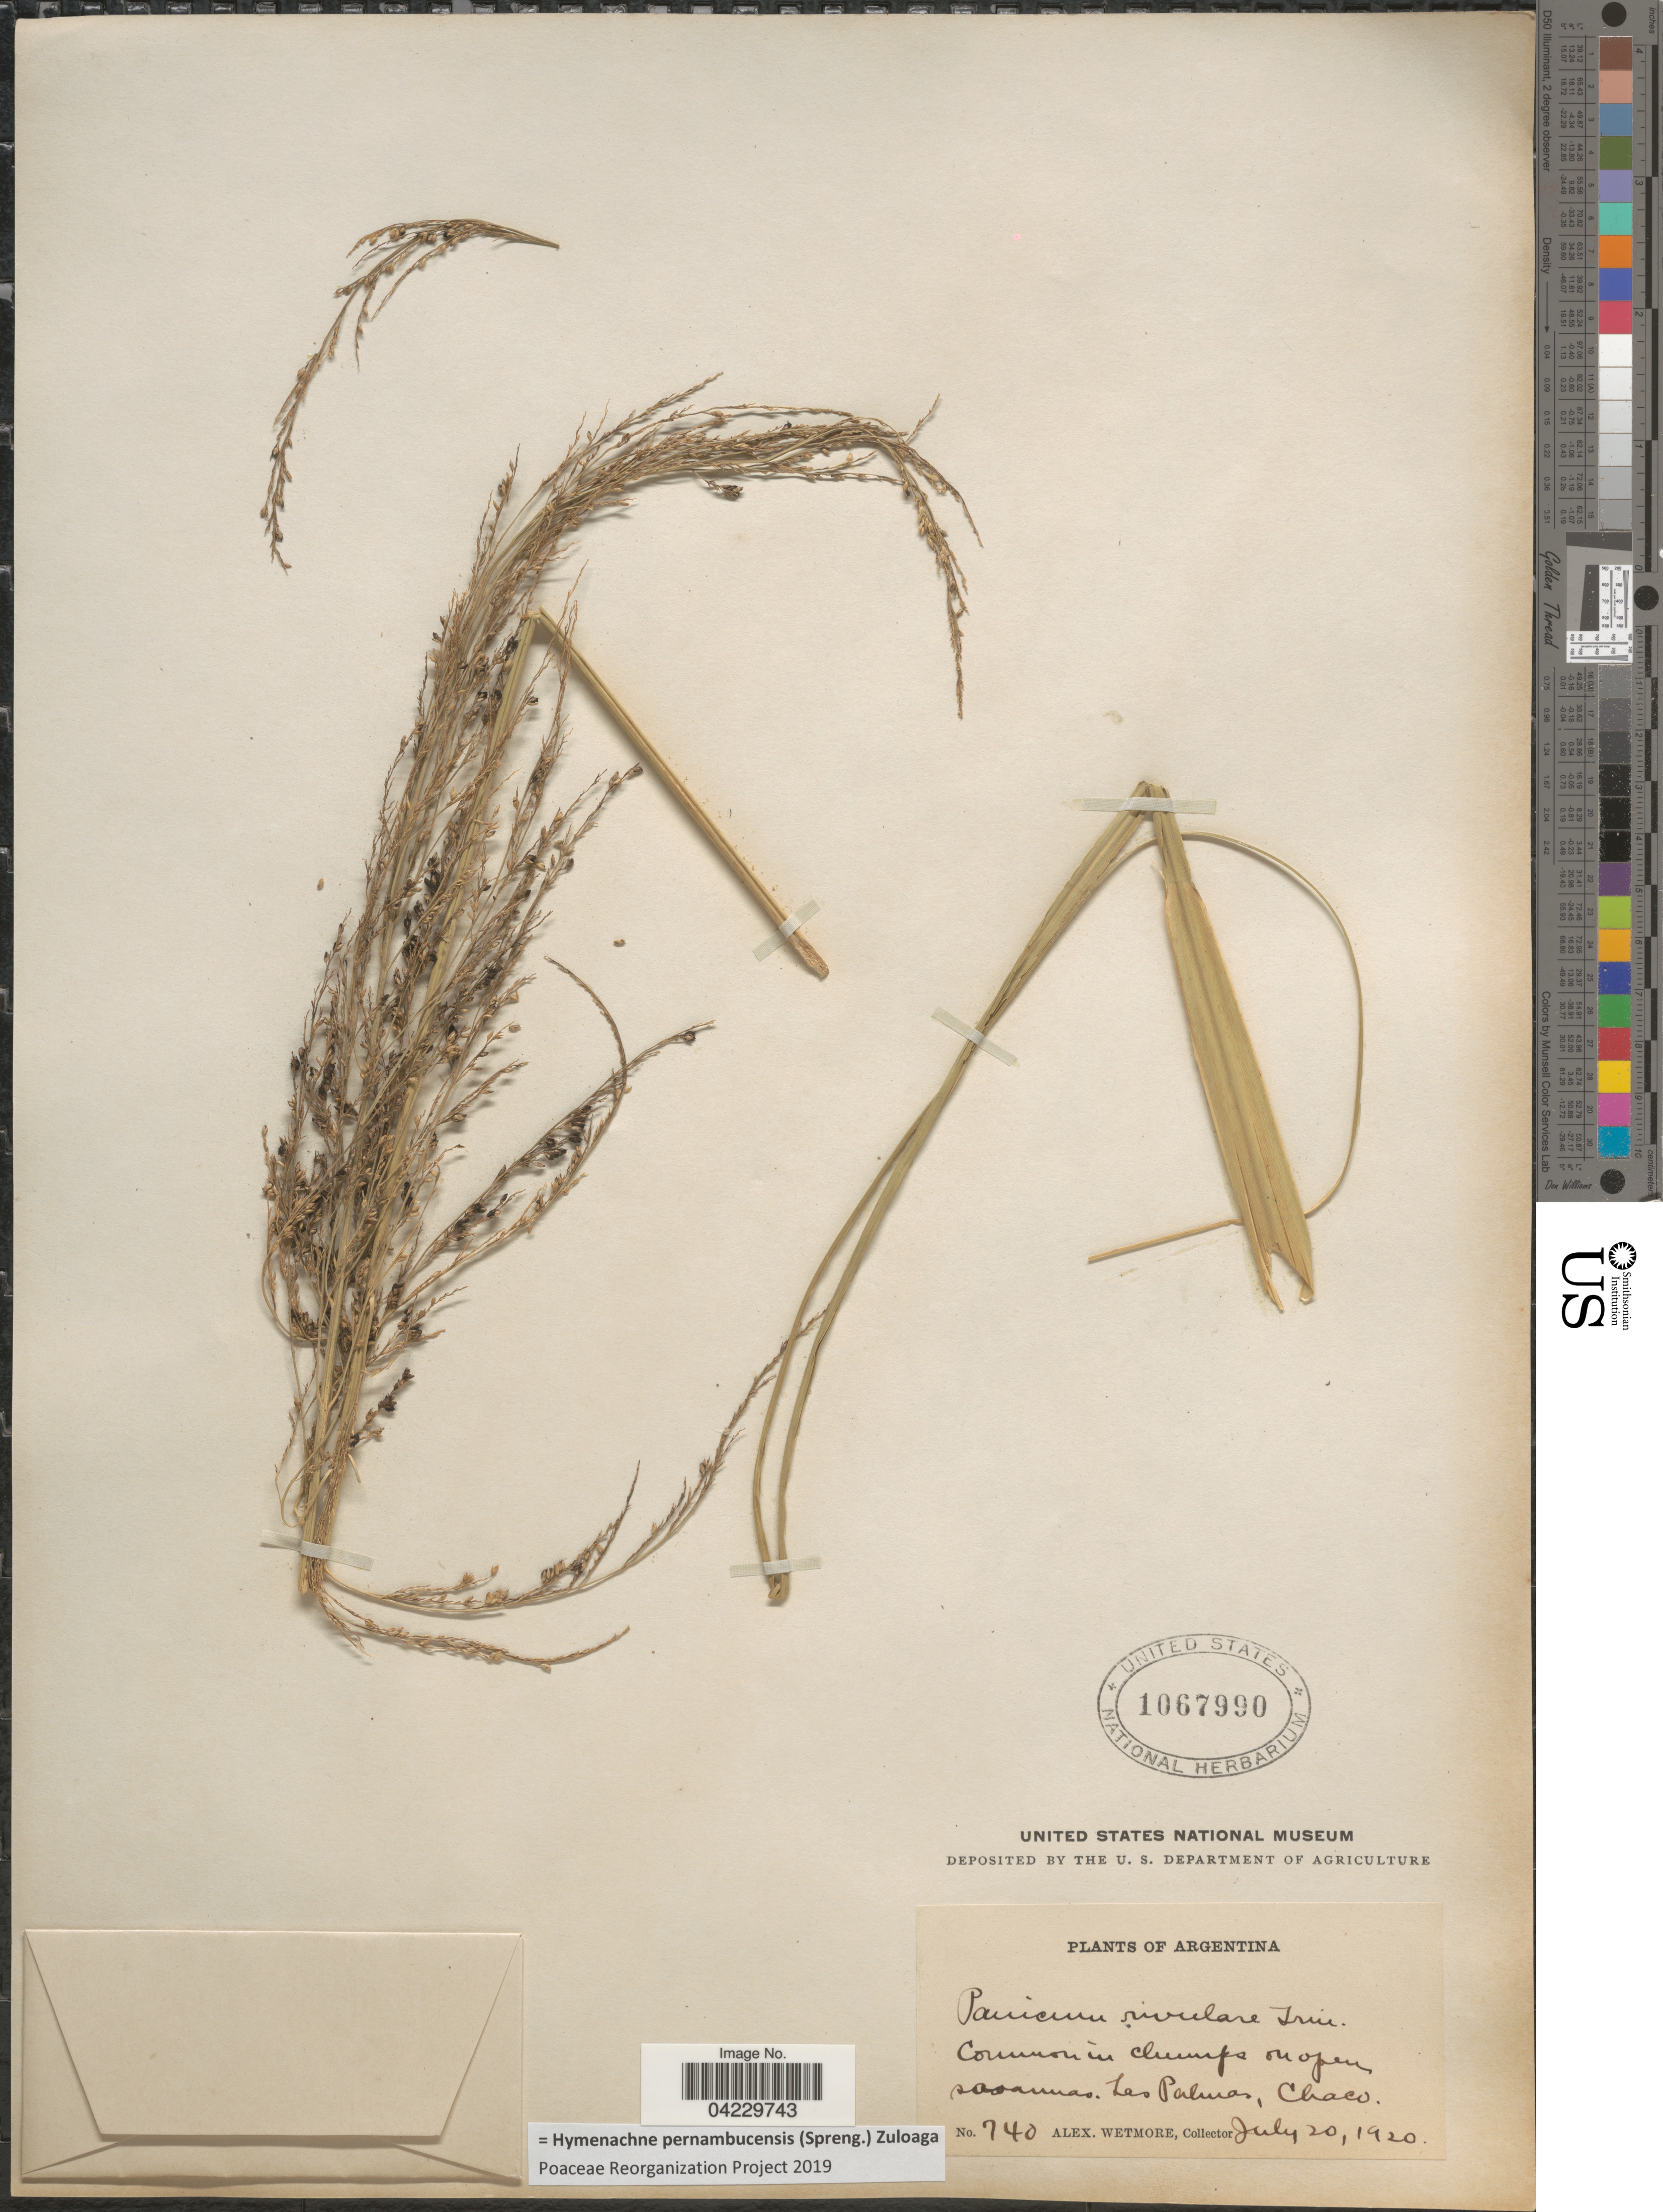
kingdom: Plantae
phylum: Tracheophyta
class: Liliopsida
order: Poales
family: Poaceae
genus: Hymenachne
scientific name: Hymenachne pernambucensis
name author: (Spreng.) Zuloaga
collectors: A. Wetmore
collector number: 740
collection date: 1920-07-20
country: Argentina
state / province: Chaco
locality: Las Palmas.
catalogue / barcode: US 1067990